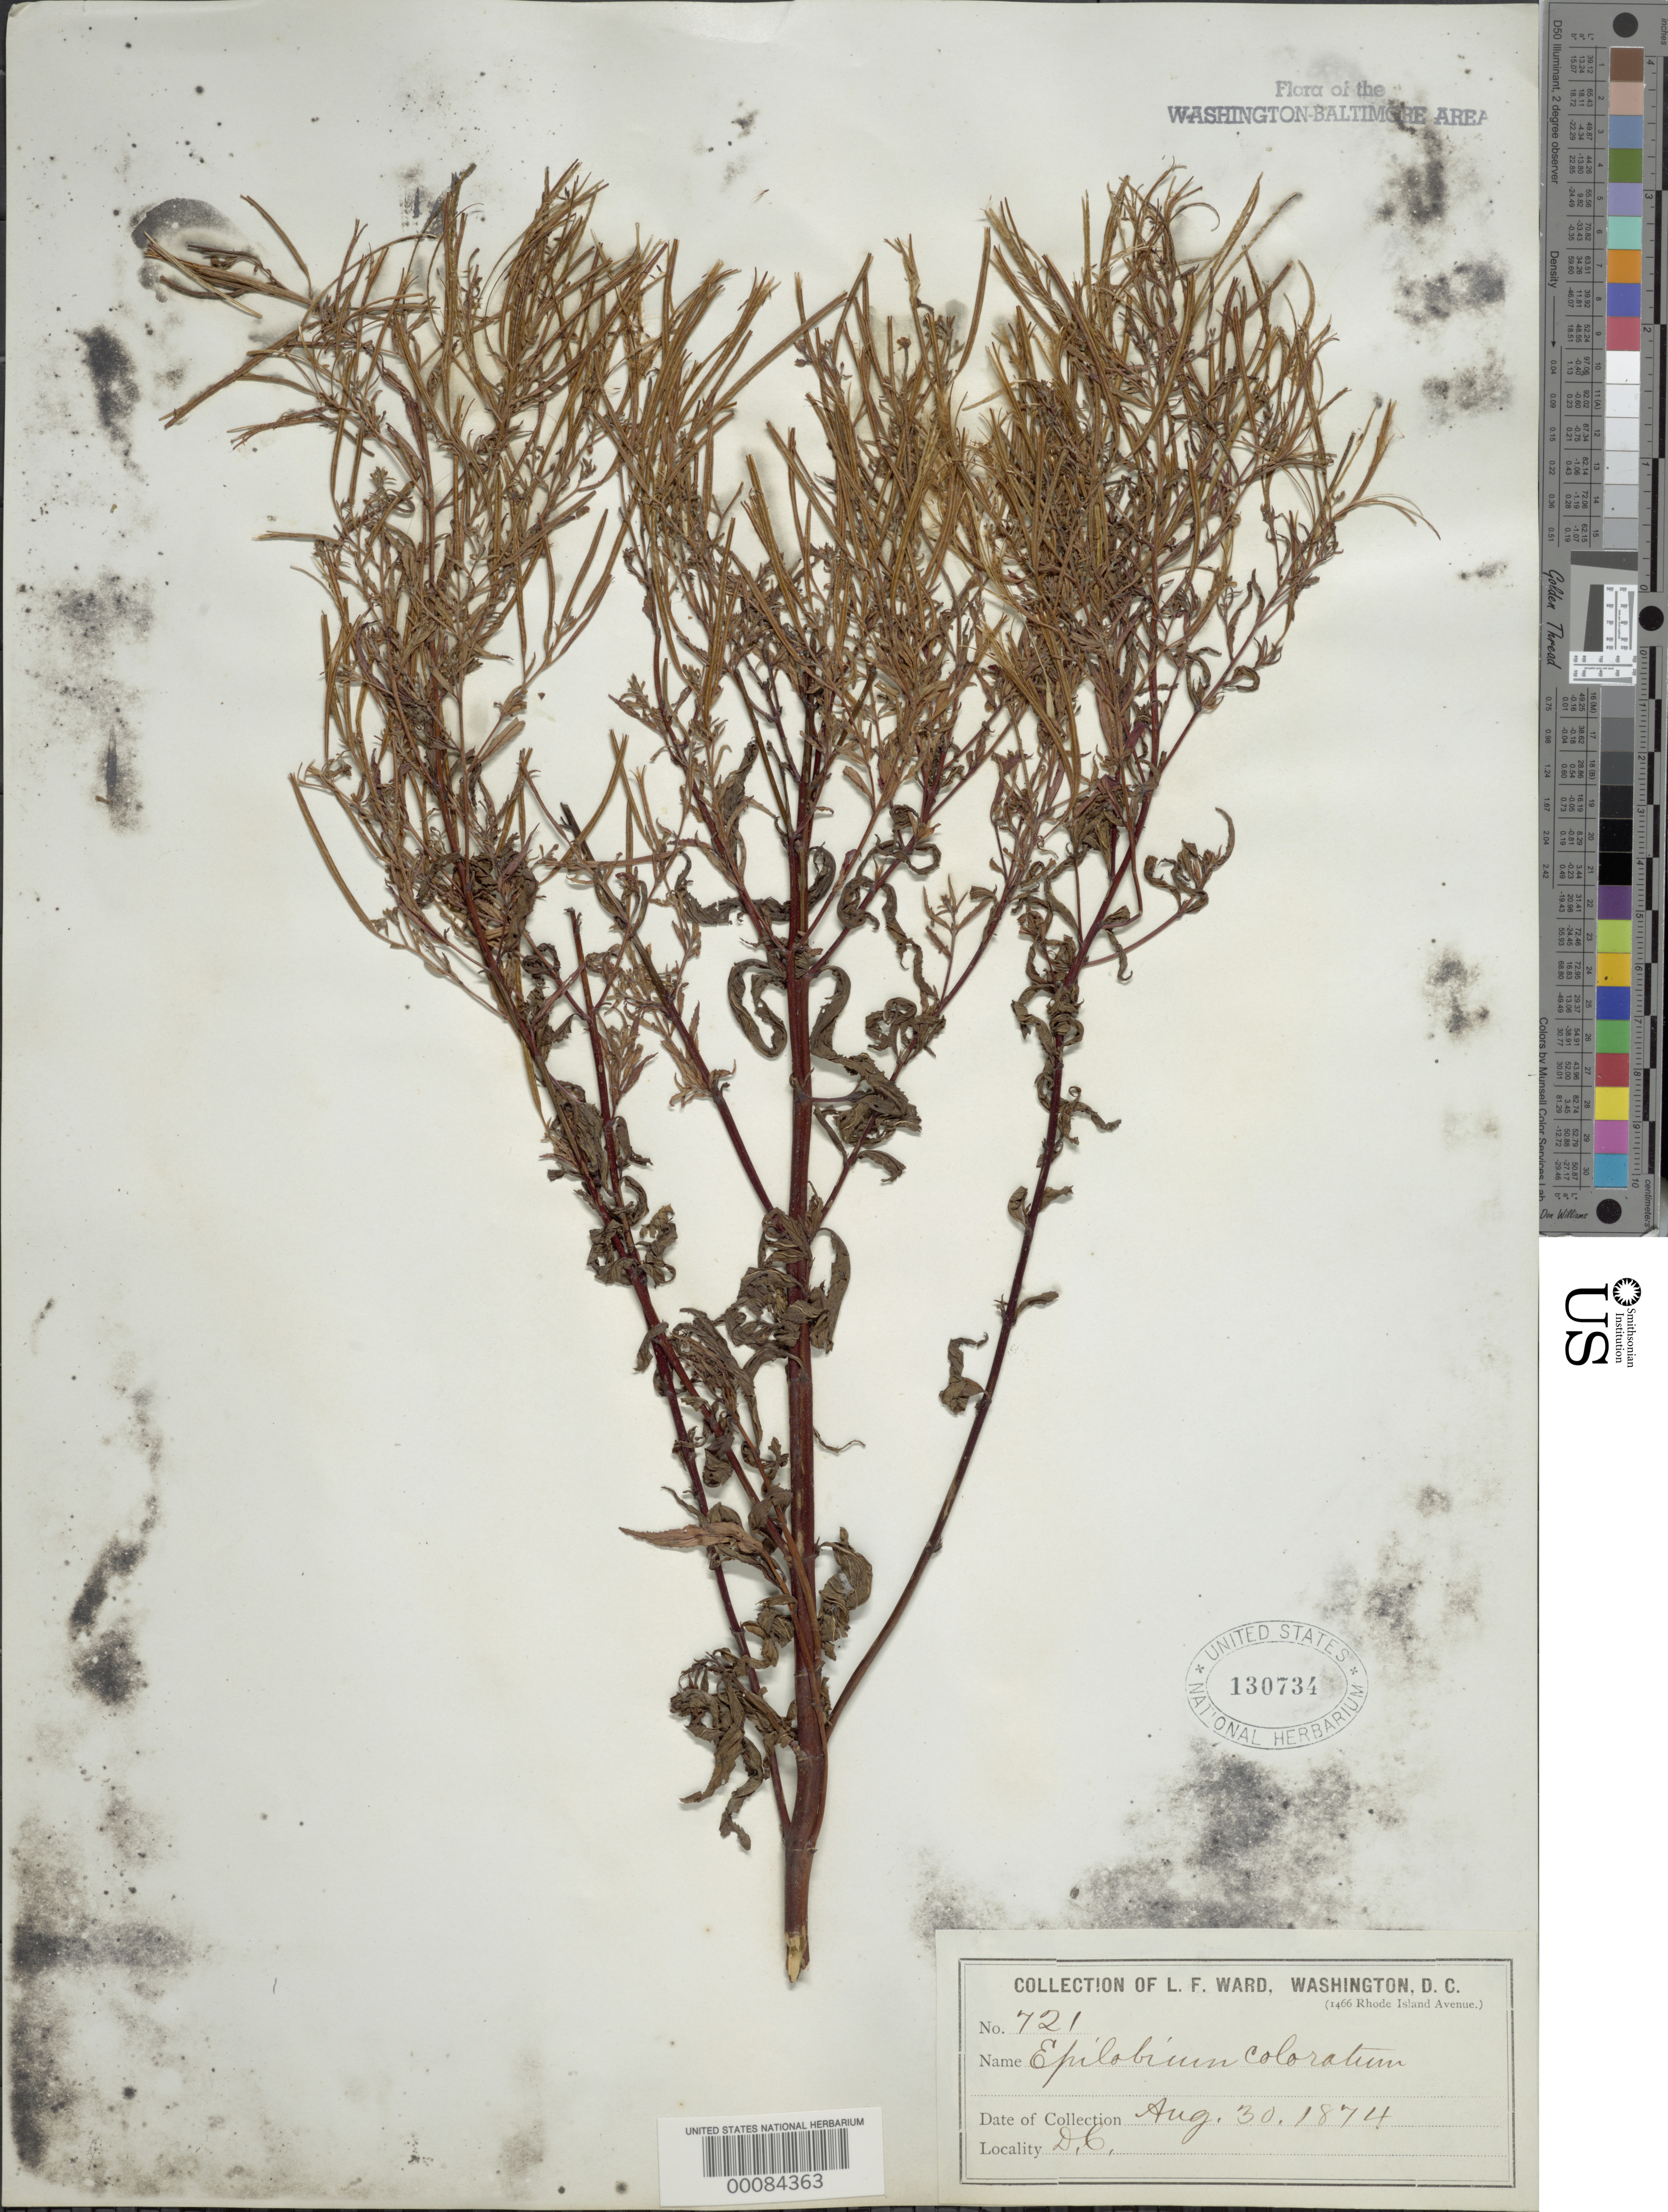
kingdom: Plantae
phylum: Tracheophyta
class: Magnoliopsida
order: Myrtales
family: Onagraceae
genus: Epilobium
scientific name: Epilobium coloratum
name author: Biehler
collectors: L. F. Ward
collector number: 721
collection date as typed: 30 Aug 1874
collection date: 1874-08-30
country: United States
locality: DC and vicinity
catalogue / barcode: US 130734